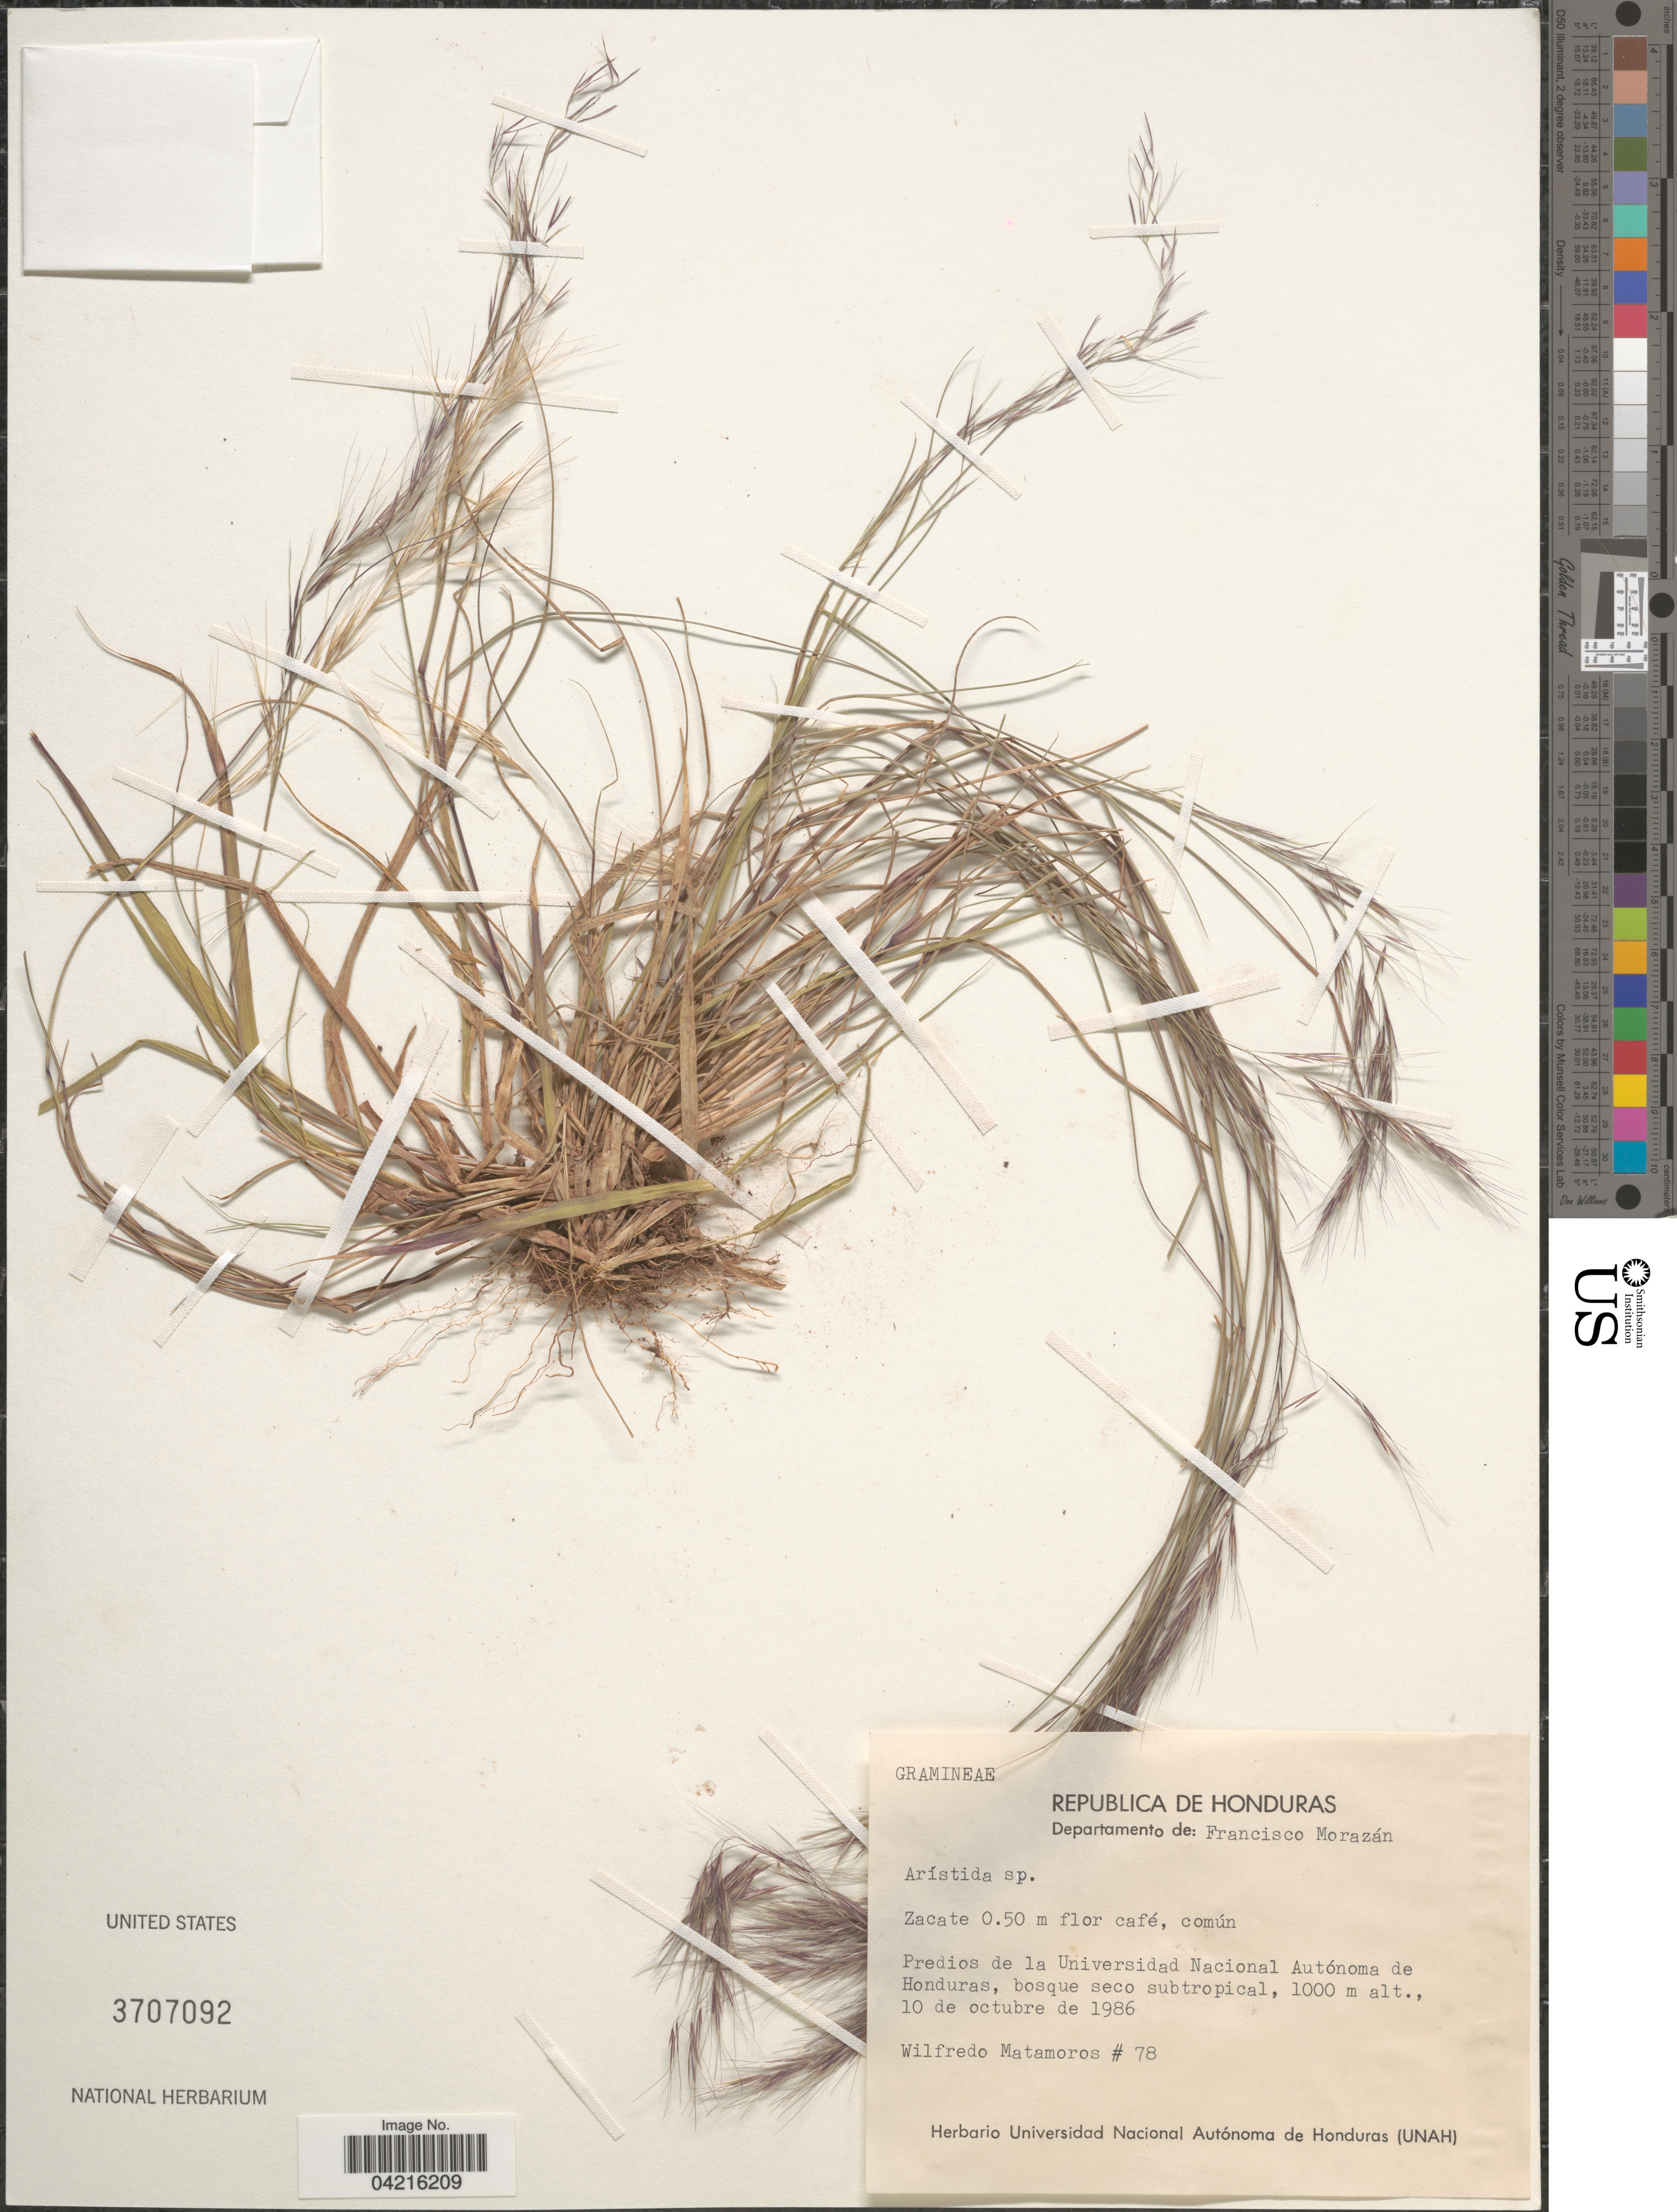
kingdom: Plantae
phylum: Tracheophyta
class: Liliopsida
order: Poales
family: Poaceae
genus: Aristida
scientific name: Aristida sp.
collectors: W. Matamoros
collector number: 78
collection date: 1986-10-10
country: Honduras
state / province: Fco. Morazán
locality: Departamento de: Francisco Morazán. Predios de la Universidad Nacional Autónoma de Honduras, bosque seco subtropical.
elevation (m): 1000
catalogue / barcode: US 3707092